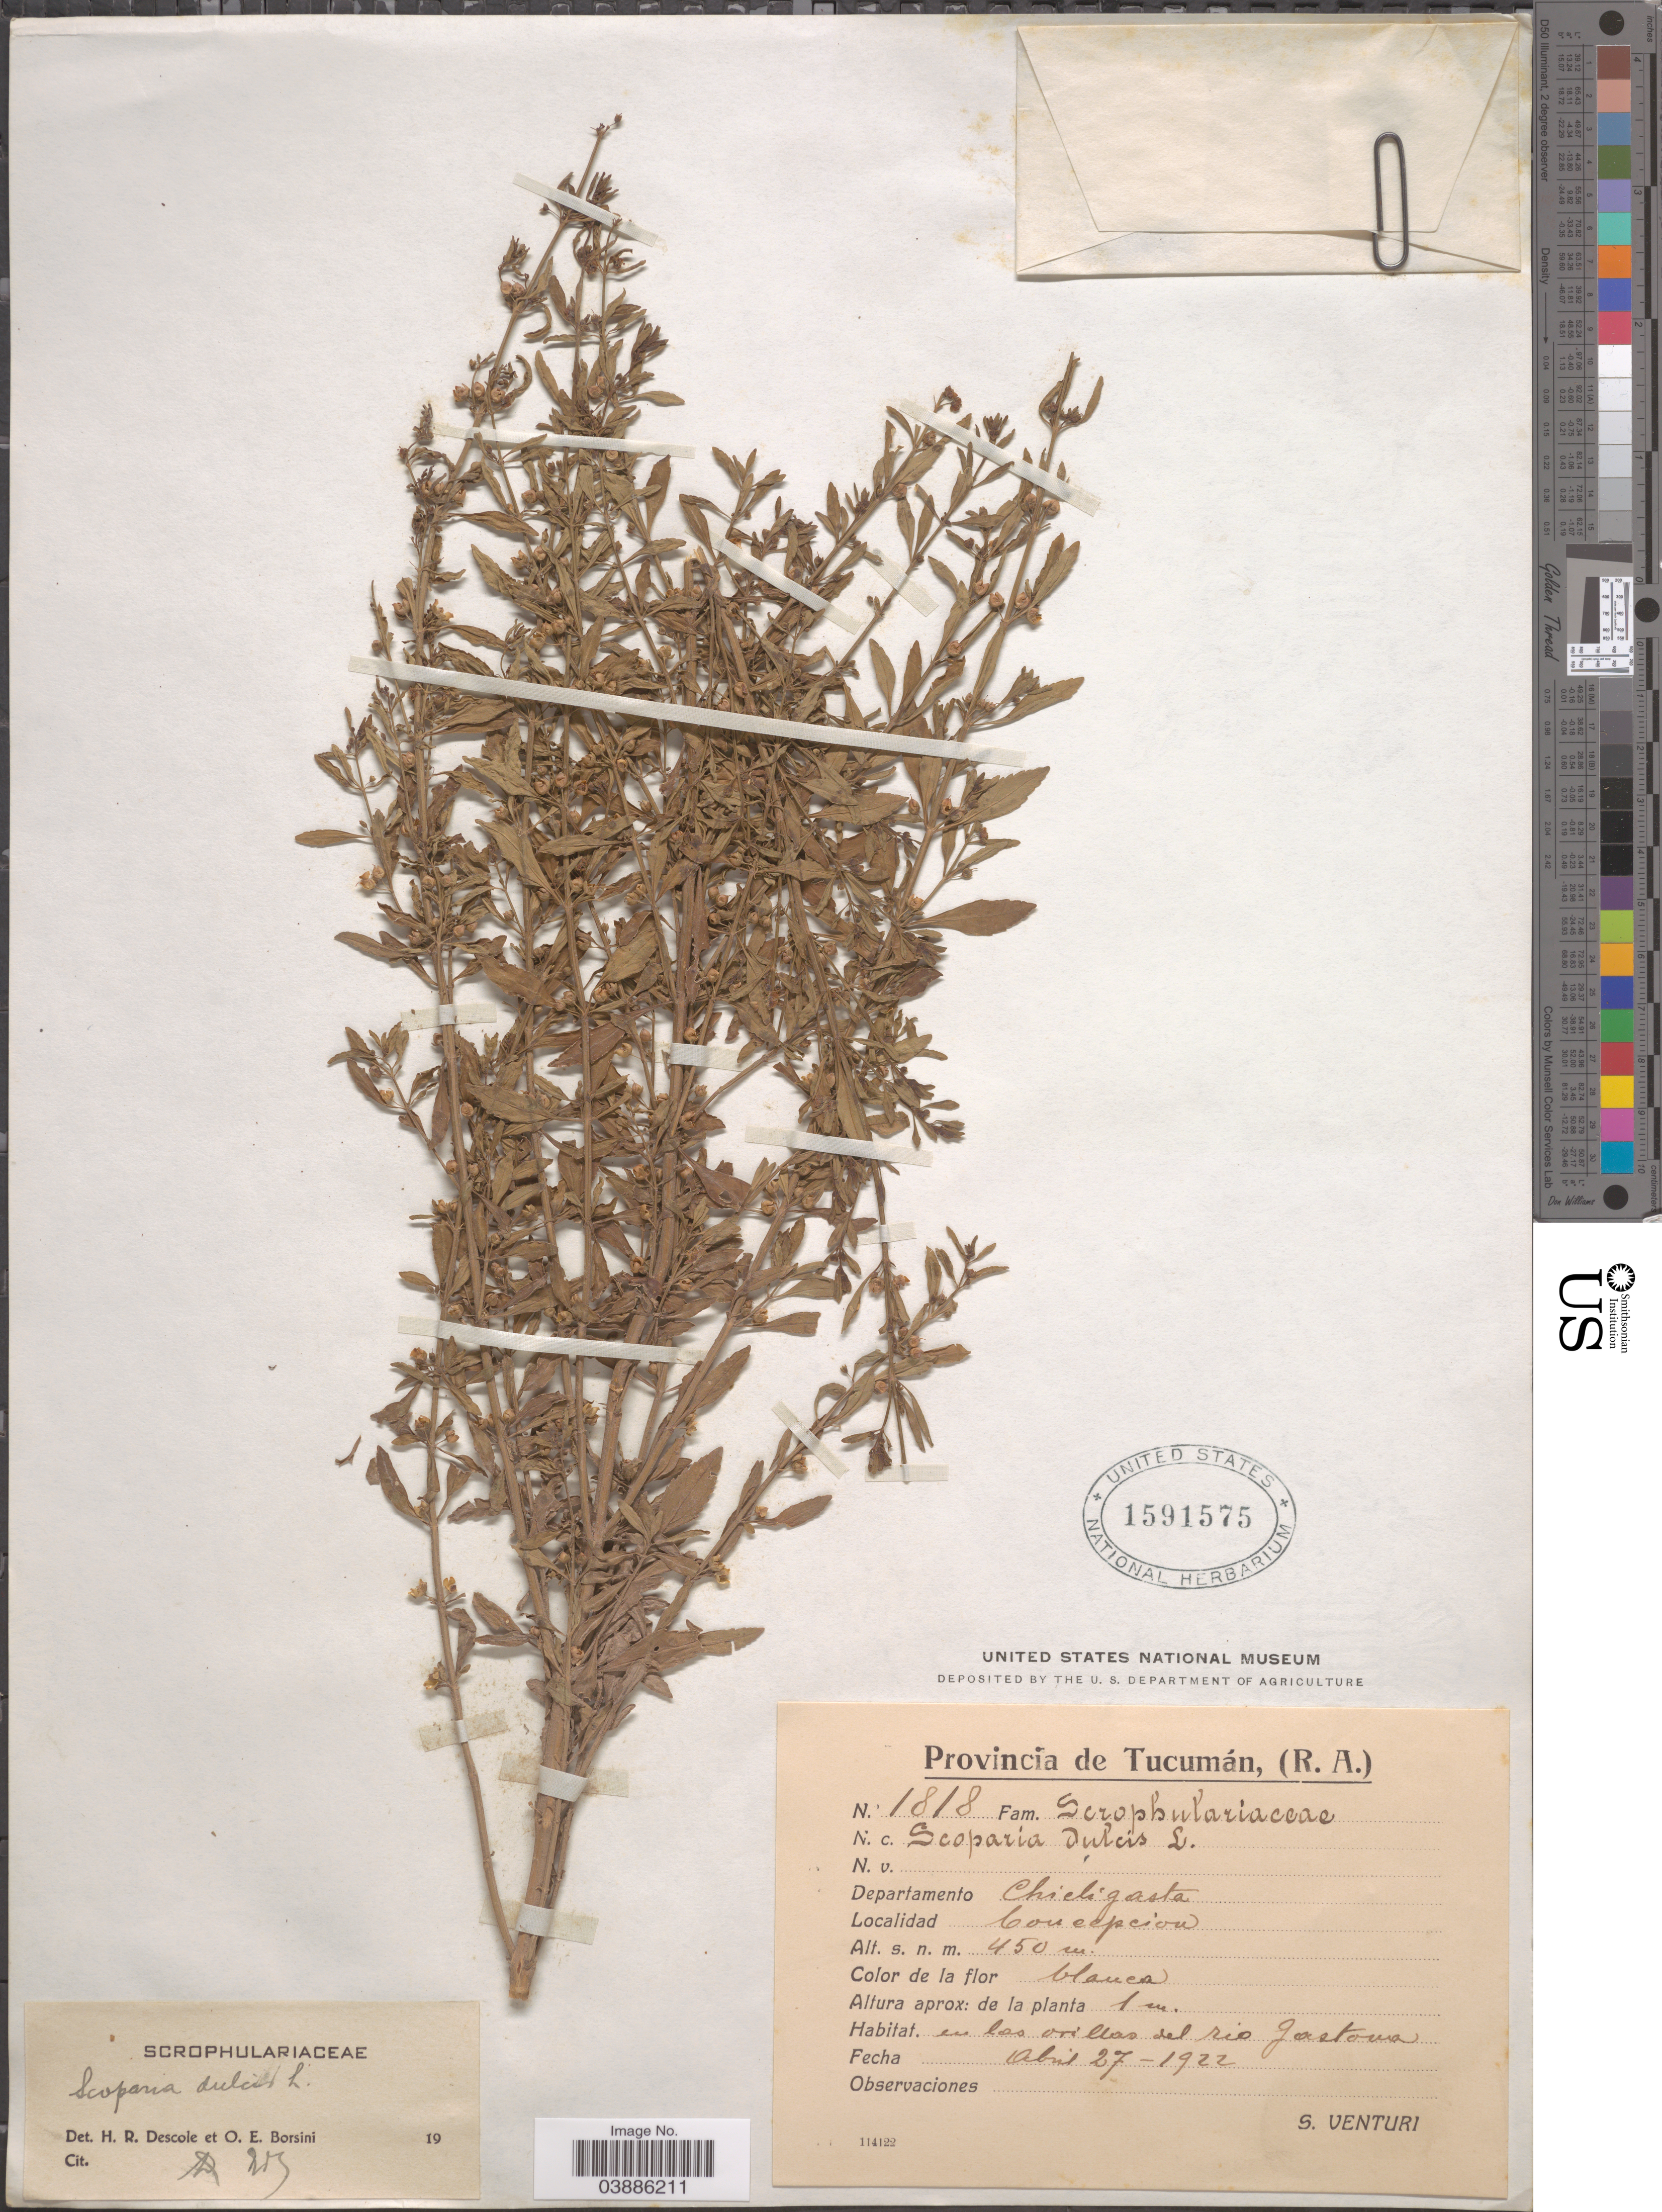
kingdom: Plantae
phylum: Tracheophyta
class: Magnoliopsida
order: Lamiales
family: Plantaginaceae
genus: Scoparia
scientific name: Scoparia dulcis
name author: L.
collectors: S. Venturi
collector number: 1818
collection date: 1922-04-27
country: Argentina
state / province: Tucuman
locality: Departamento Chicligasta. Concepcion. En las orillas del rio Gastona.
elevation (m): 450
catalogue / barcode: US 1591575